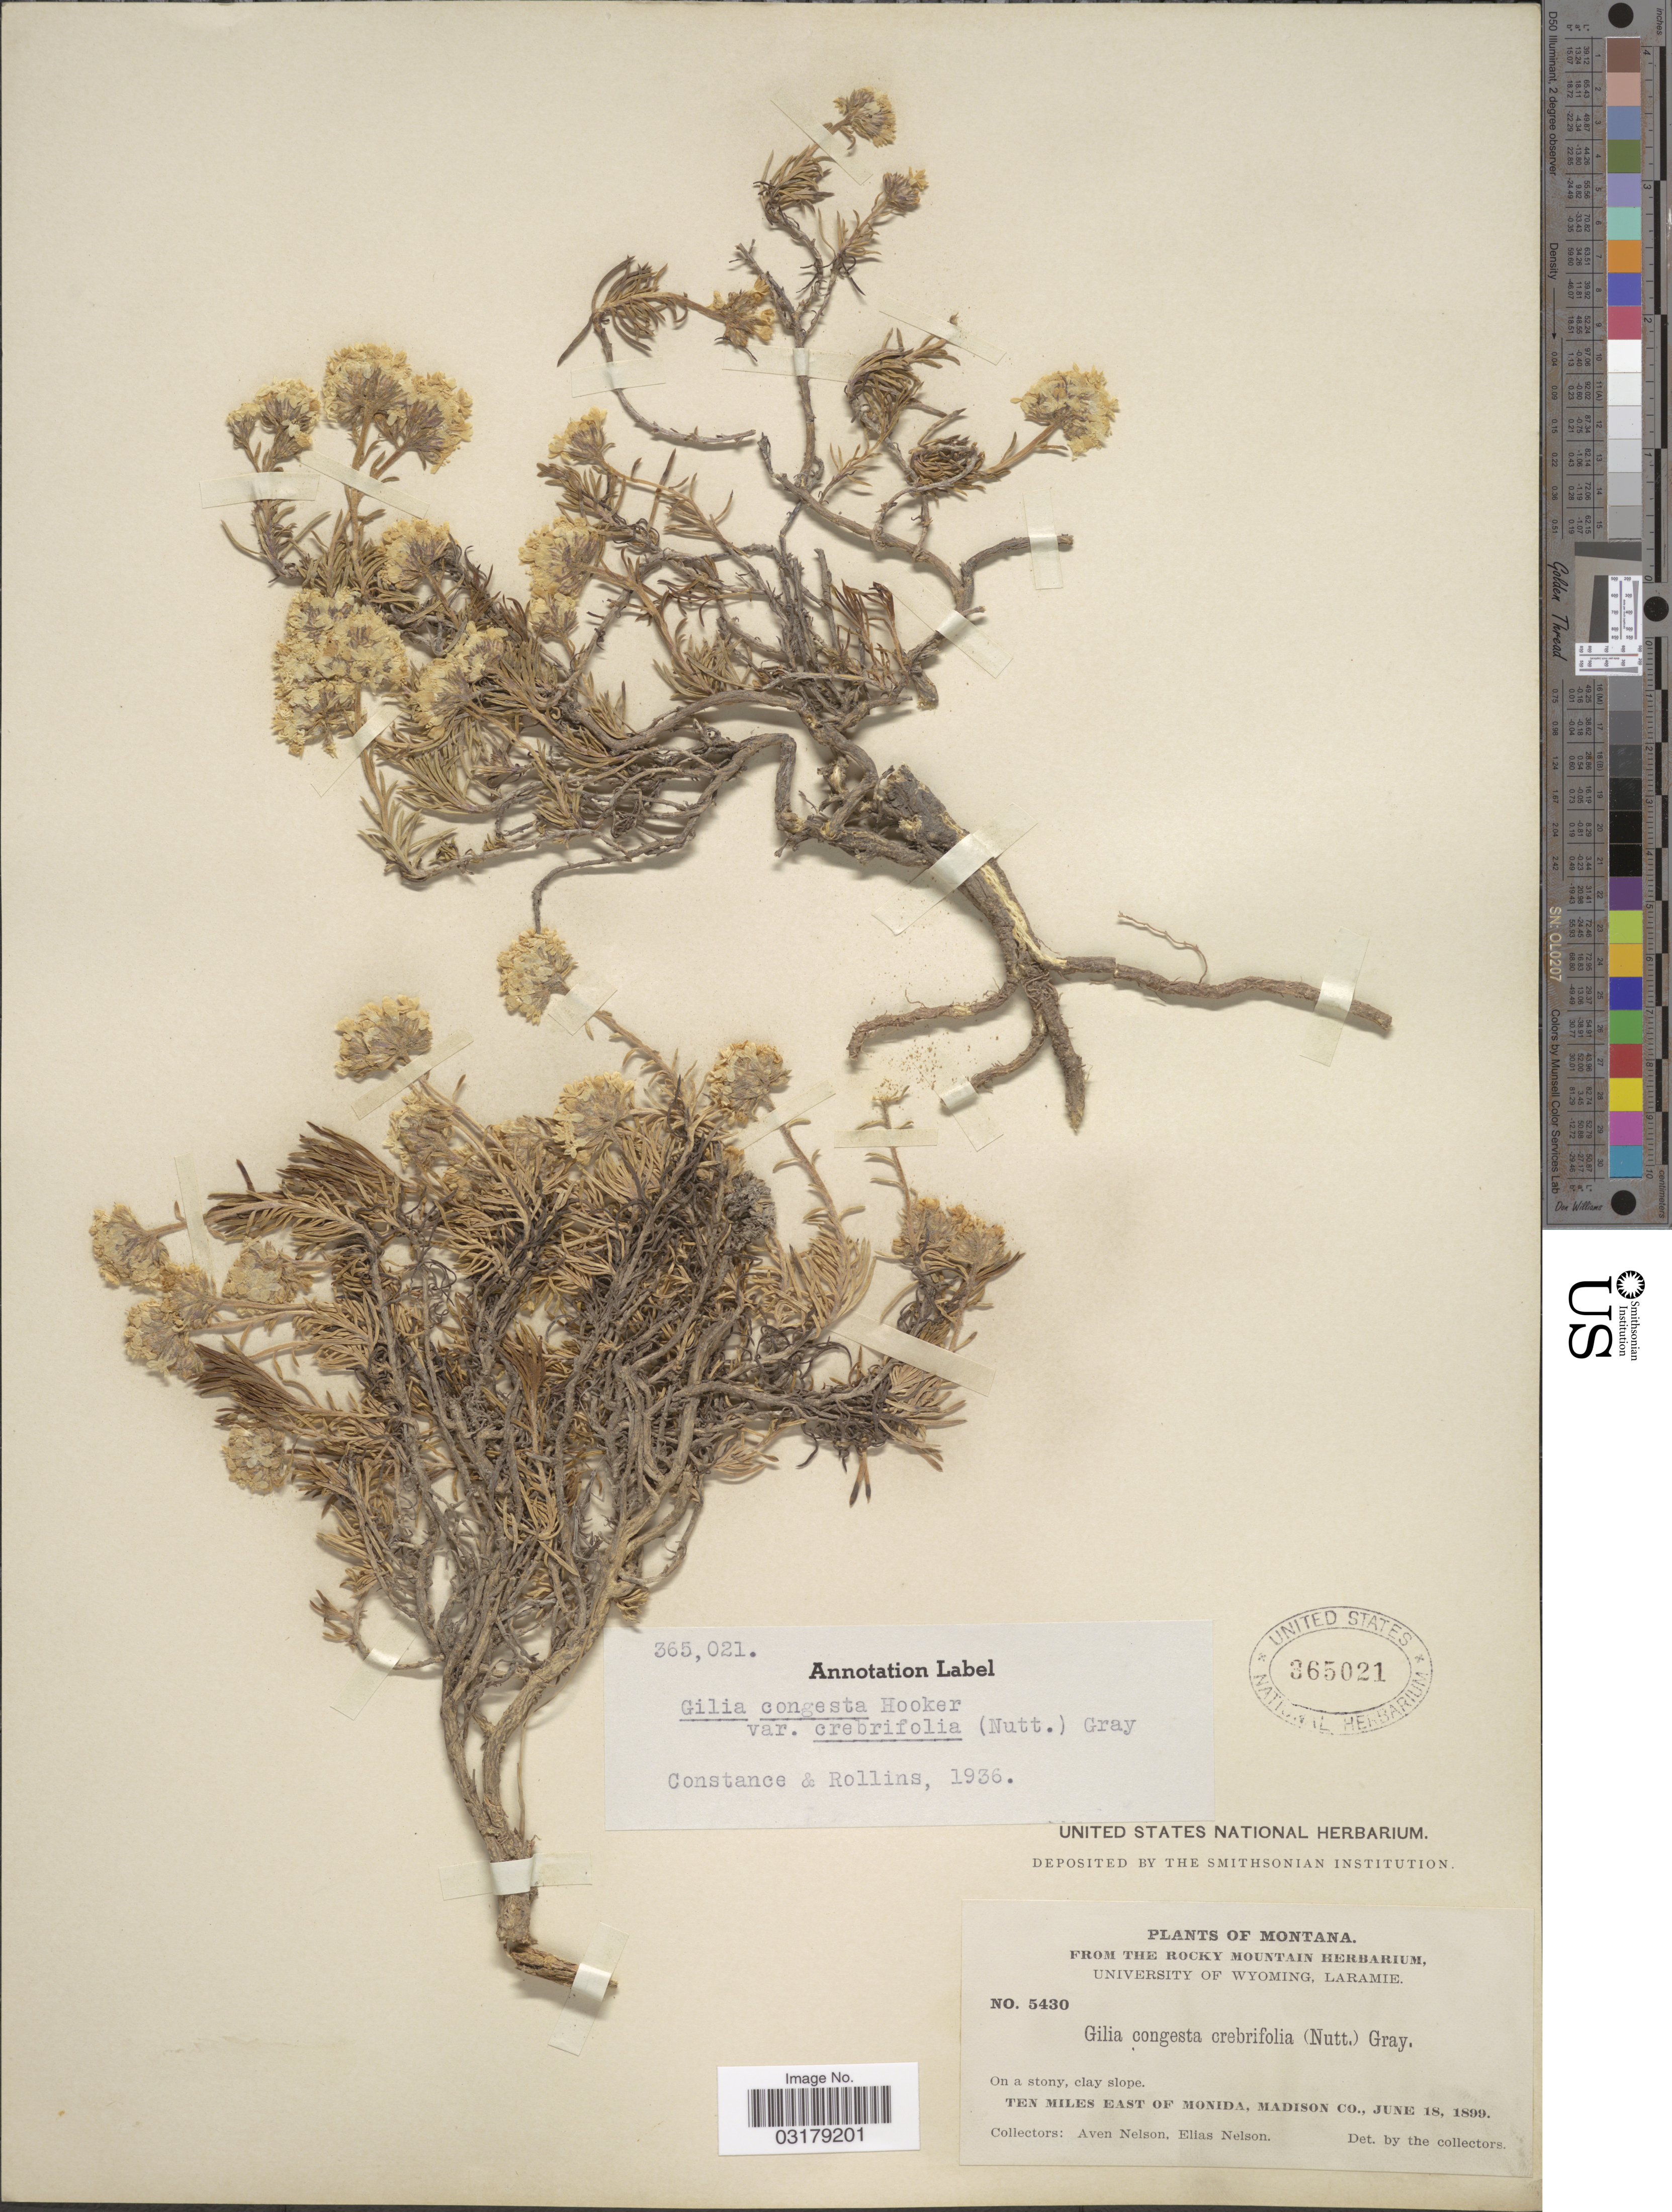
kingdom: Plantae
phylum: Tracheophyta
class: Magnoliopsida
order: Ericales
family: Polemoniaceae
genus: Ipomopsis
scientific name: Ipomopsis congesta var. crebrifolia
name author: (Nutt.) S.L. Welsh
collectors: A. Nelson & E. Nelson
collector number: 5430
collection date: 1899-06-18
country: United States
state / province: Montana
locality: Ten miles east of Monida, Madison Co.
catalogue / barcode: US 365021